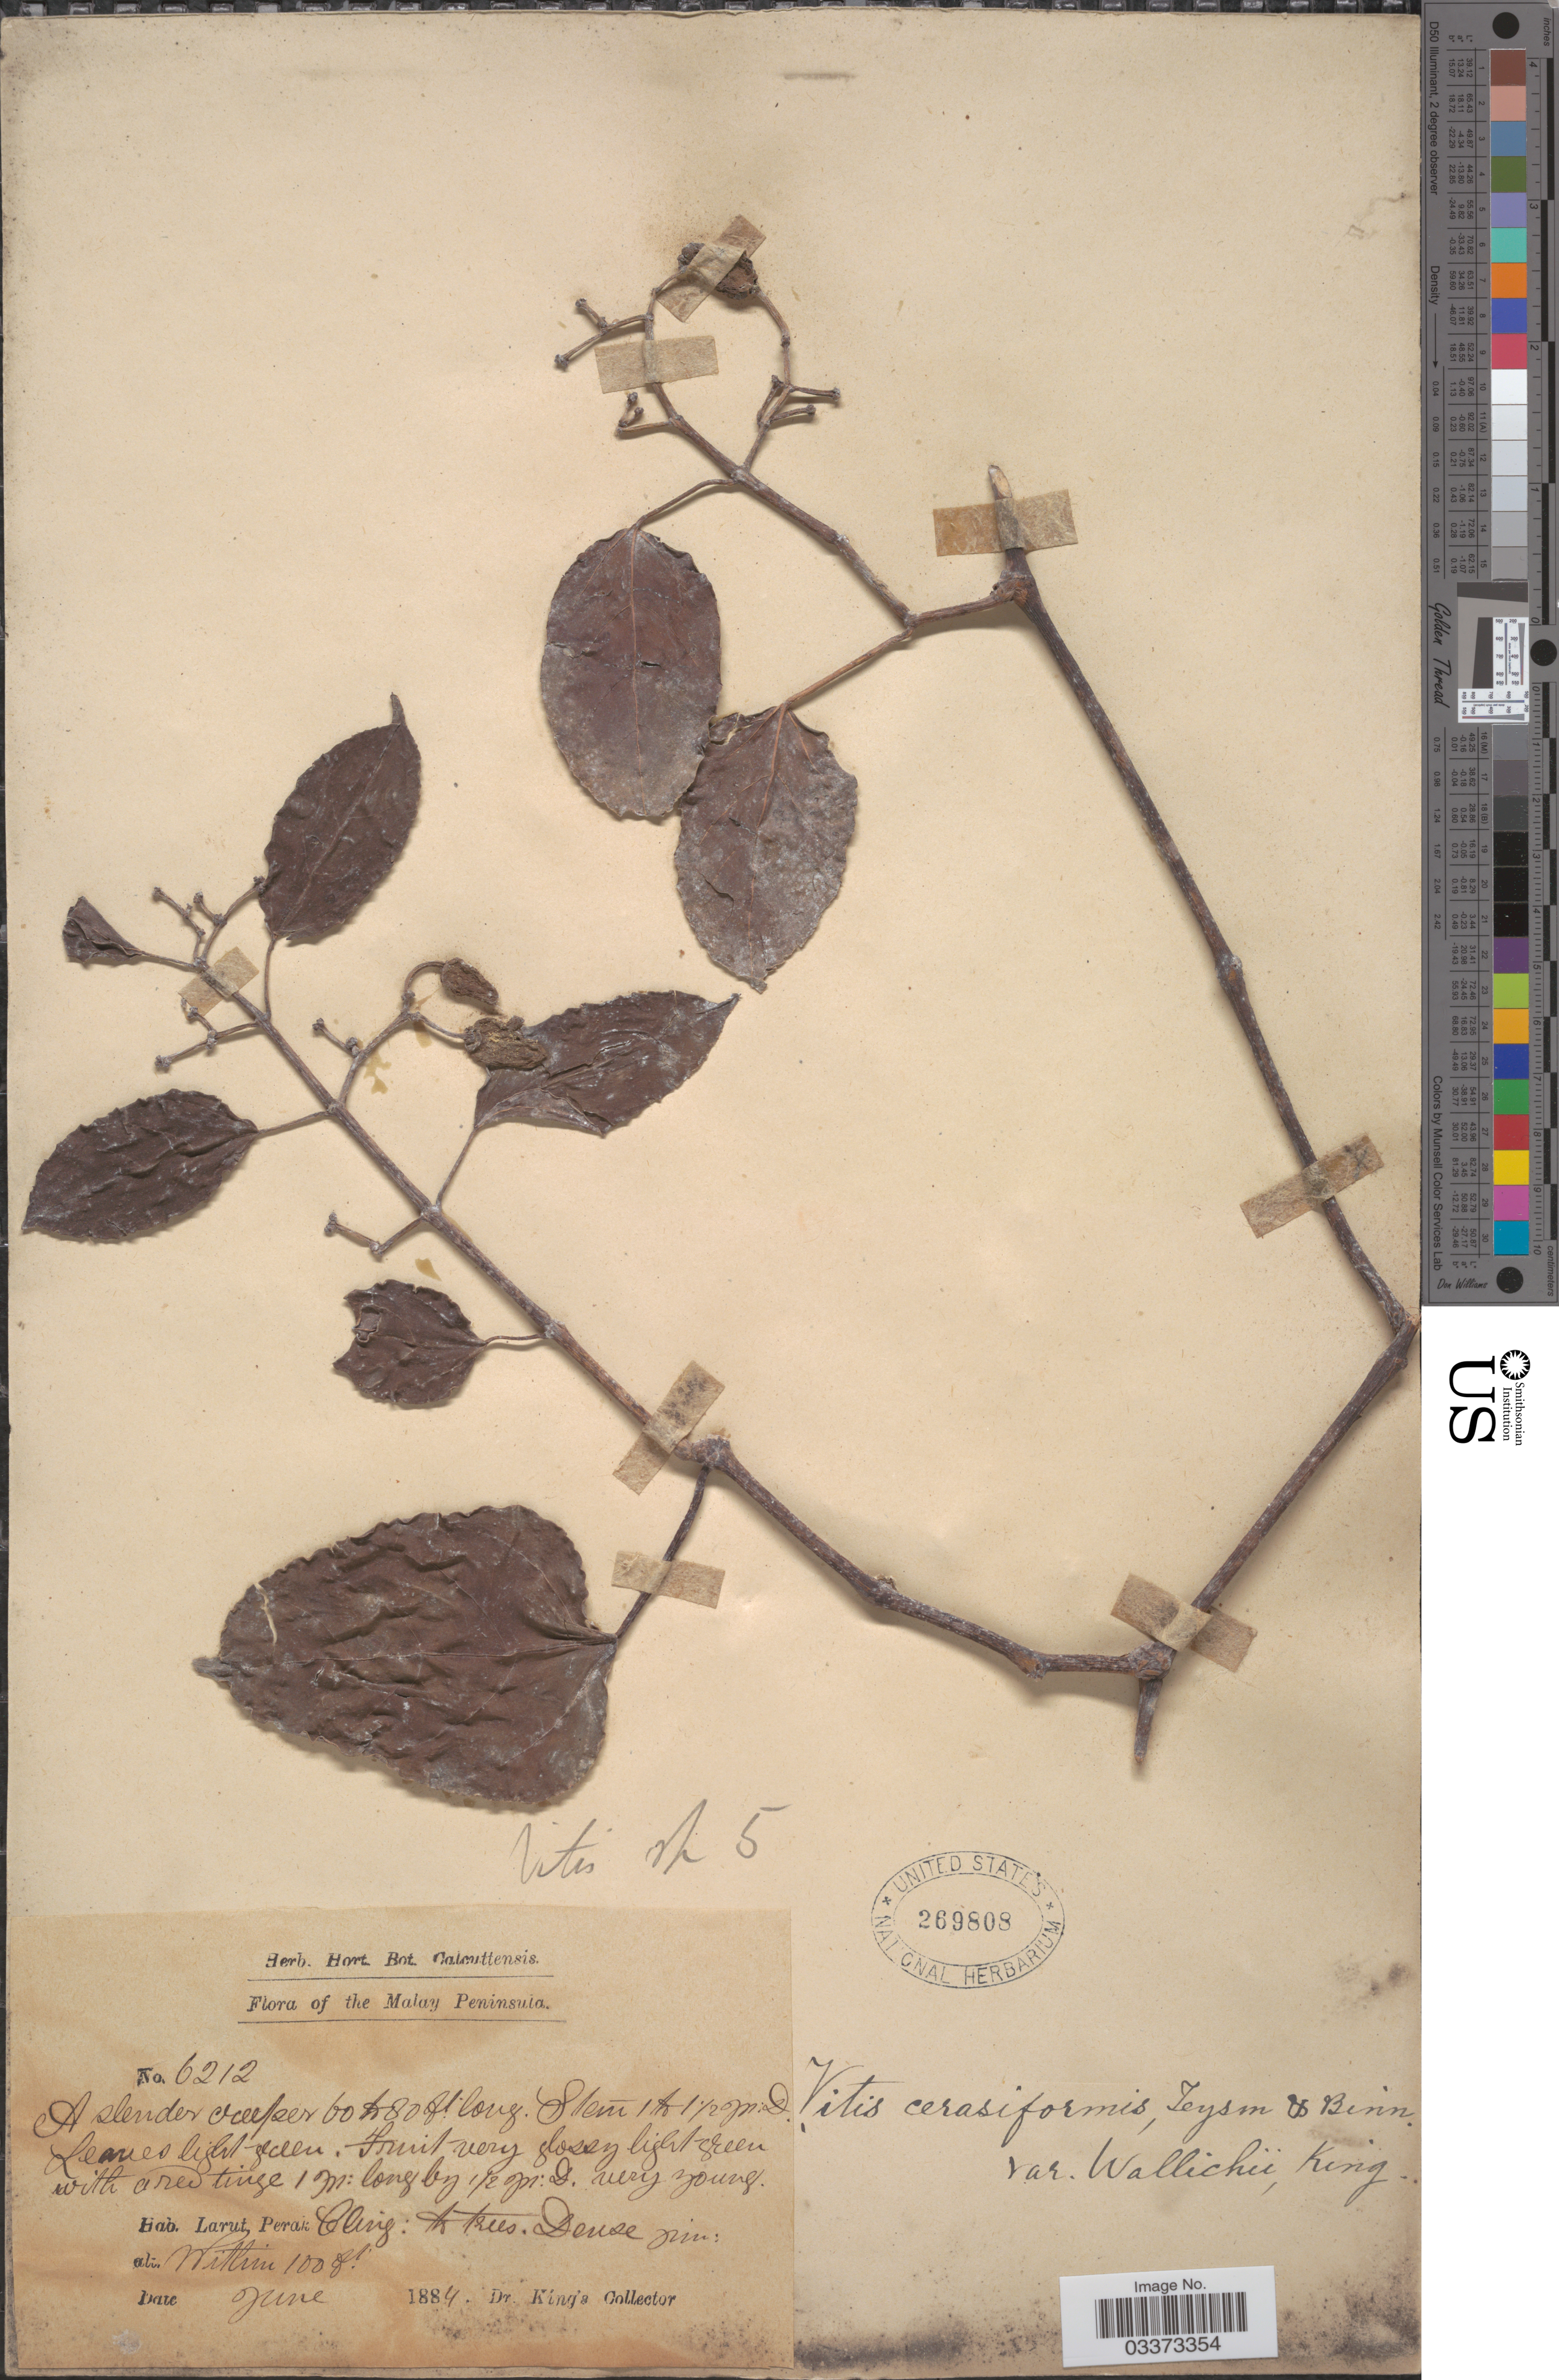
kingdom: Plantae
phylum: Tracheophyta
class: Magnoliopsida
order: Vitales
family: Vitaceae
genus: Vitis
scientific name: Vitis cerasiformis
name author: Teijsm. & Binn.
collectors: Dr. King's collector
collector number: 6212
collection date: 1884-06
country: Malaysia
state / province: Perak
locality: The Malay Peninsula. Larut Cling.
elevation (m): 30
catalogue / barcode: US 269808